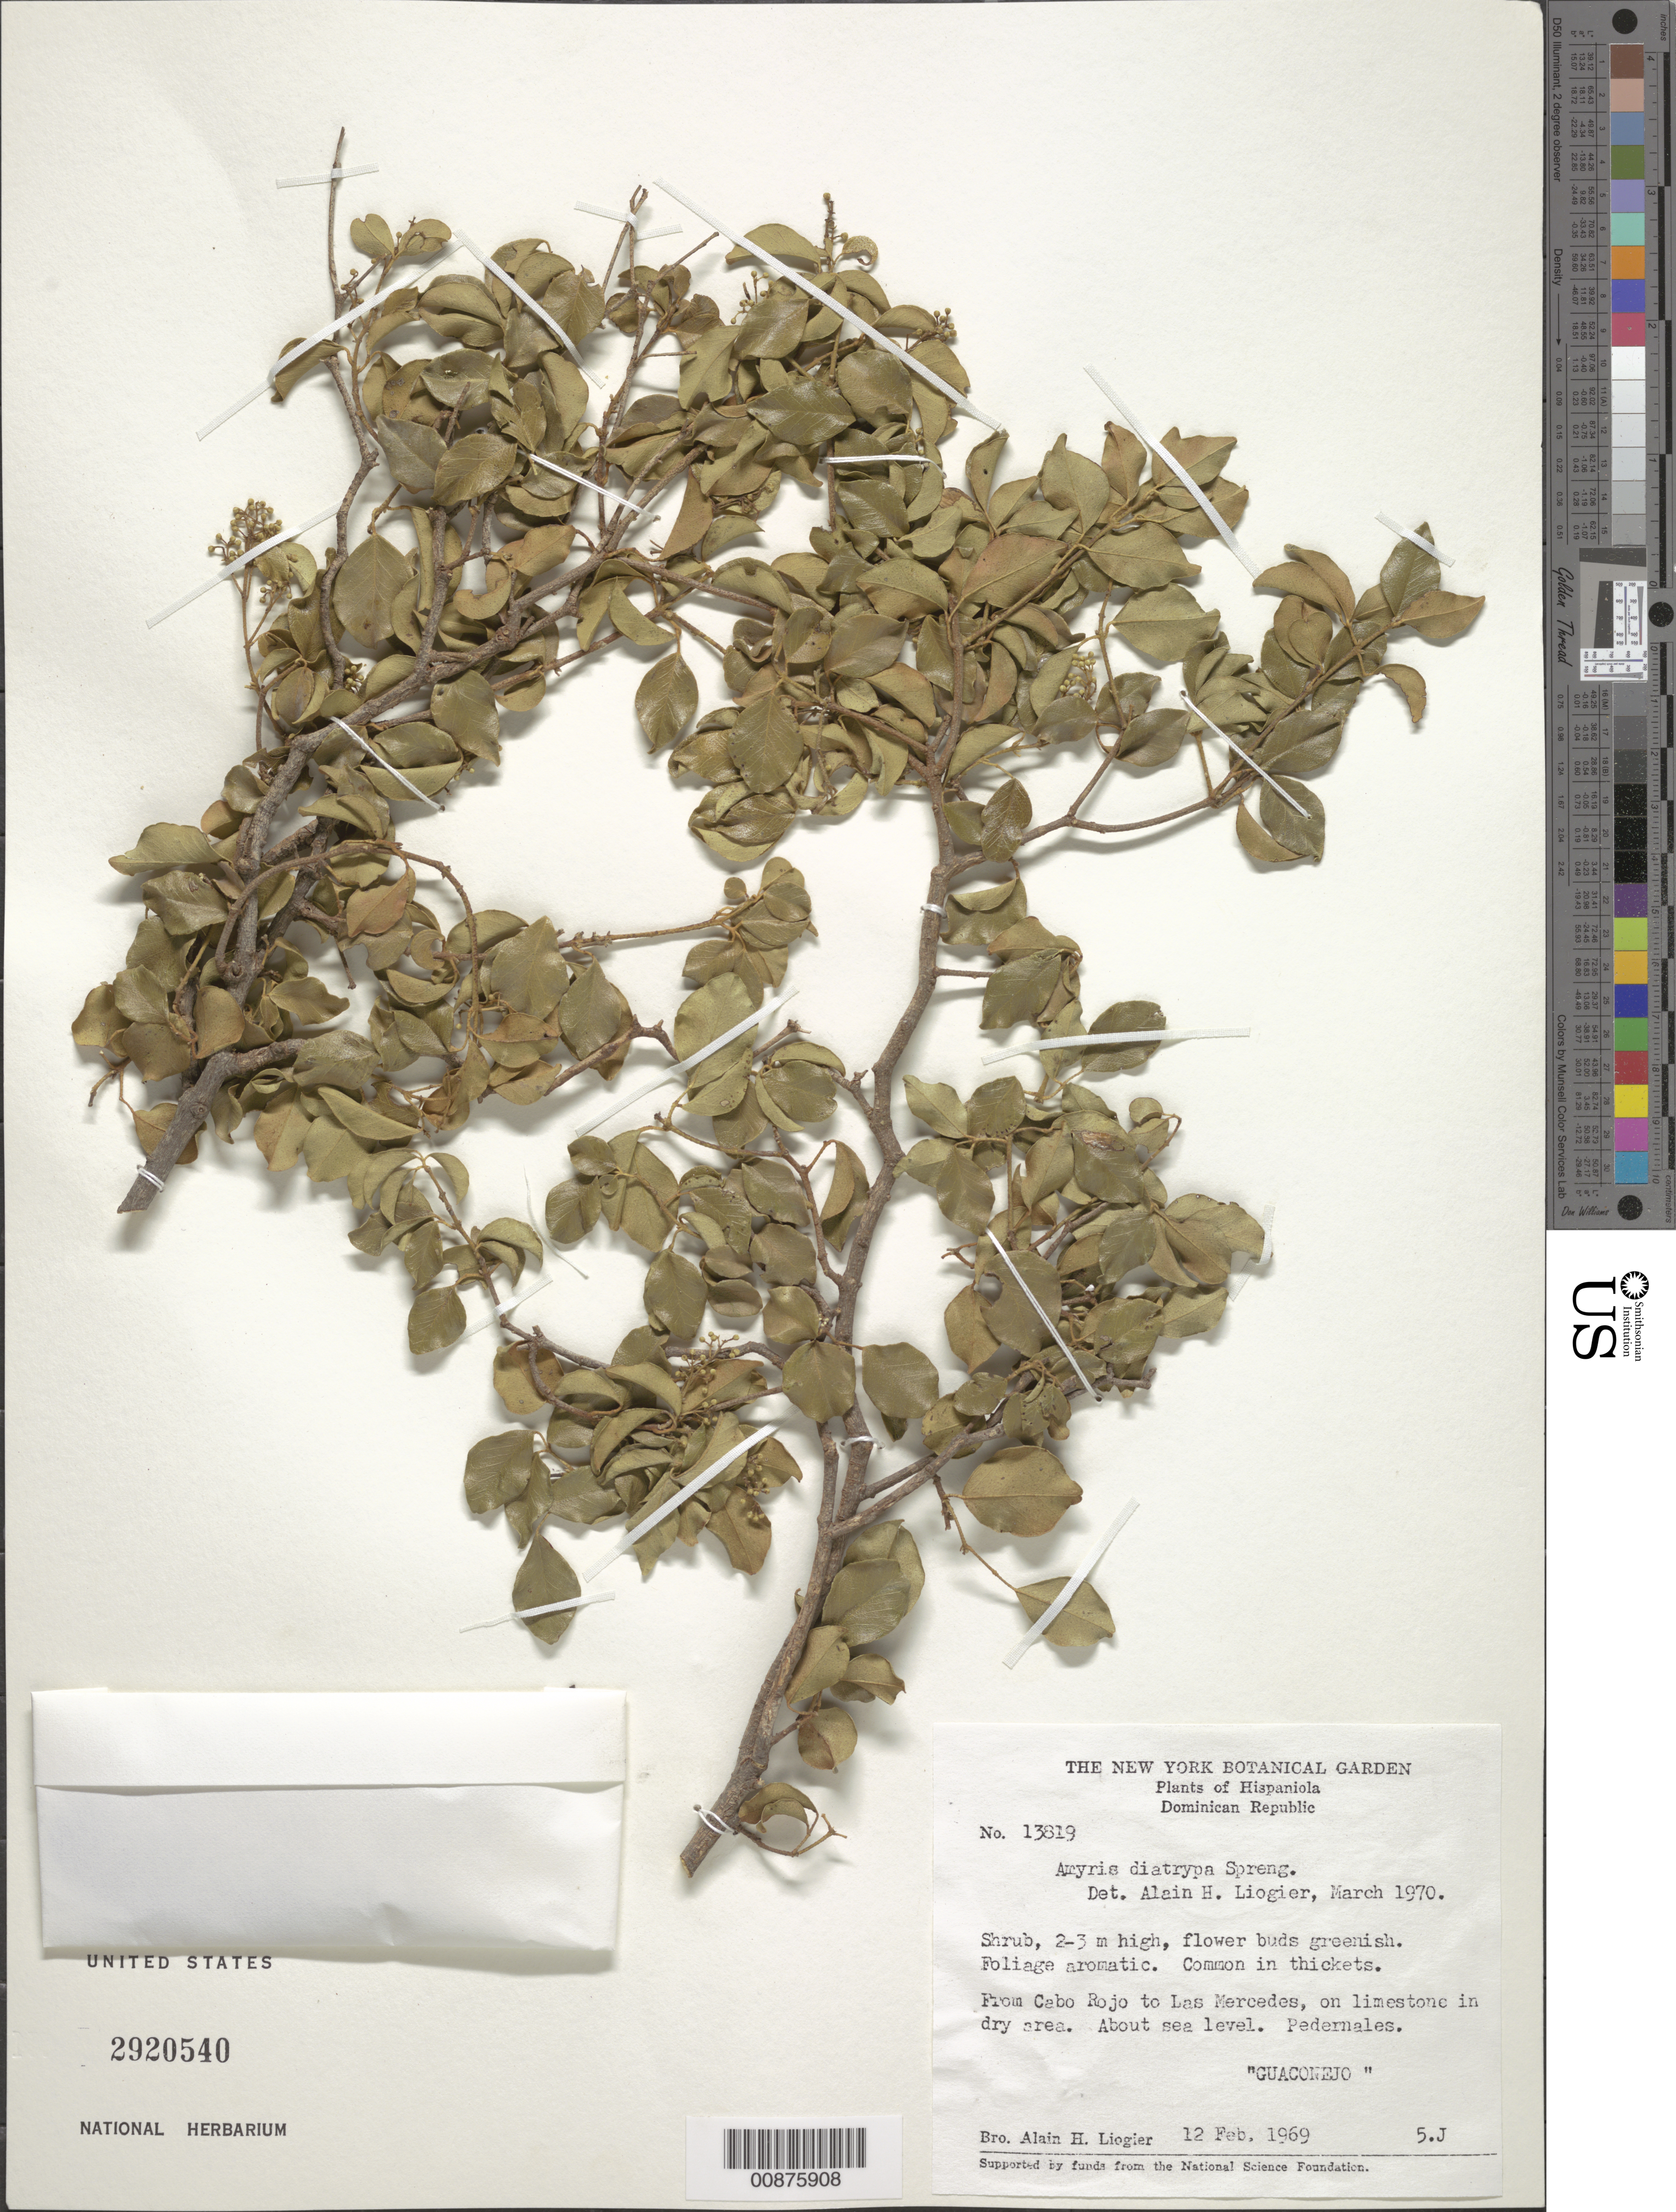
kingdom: Plantae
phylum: Tracheophyta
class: Magnoliopsida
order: Sapindales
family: Rutaceae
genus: Amyris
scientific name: Amyris diatrypa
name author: Spreng.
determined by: Liogier, Alain H.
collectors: A. H. Liogier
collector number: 13819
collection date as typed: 12 Feb 1969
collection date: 1969-02-12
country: Dominican Republic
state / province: Pedernales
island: Hispaniola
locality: From Cabo Rojo to Las Mercedes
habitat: In thickets on limestone in dry area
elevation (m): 0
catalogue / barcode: US 2920540